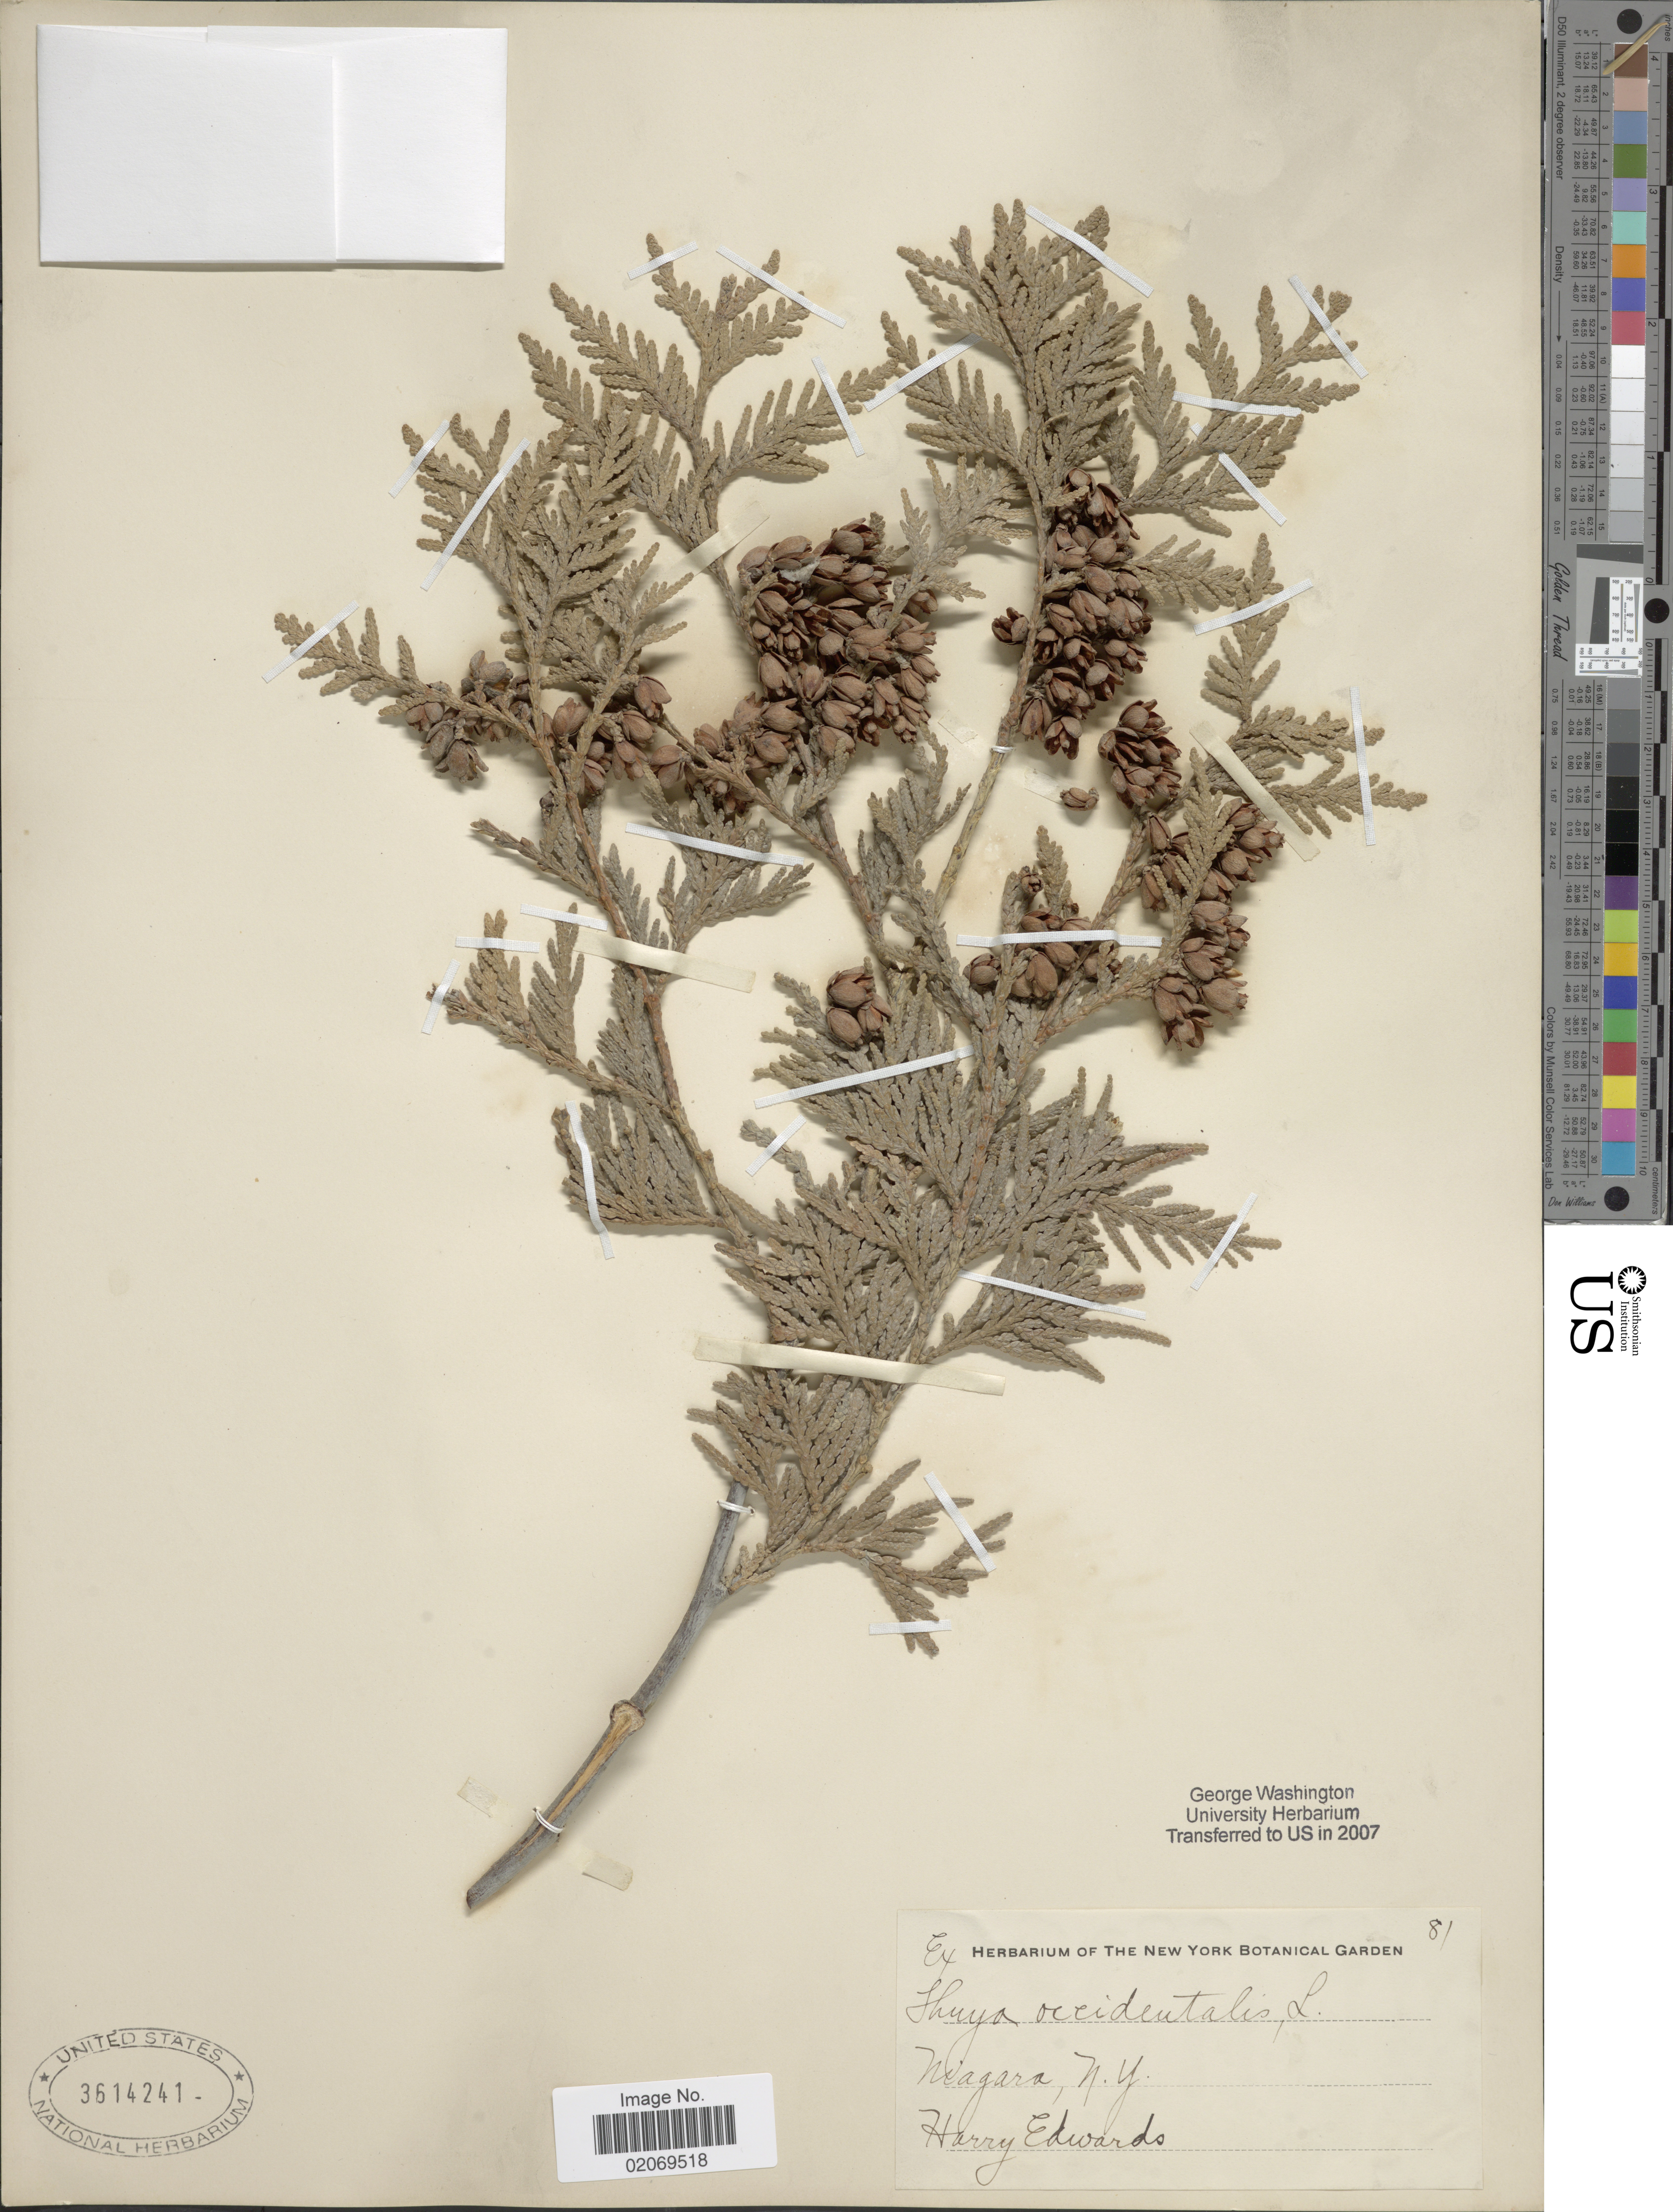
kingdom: Plantae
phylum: Tracheophyta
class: Pinopsida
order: Pinales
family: Cupressaceae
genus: Thuja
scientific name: Thuja occidentalis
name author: L.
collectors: H. Edwards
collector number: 81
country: United States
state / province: New York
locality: Niagara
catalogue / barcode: US 3614241